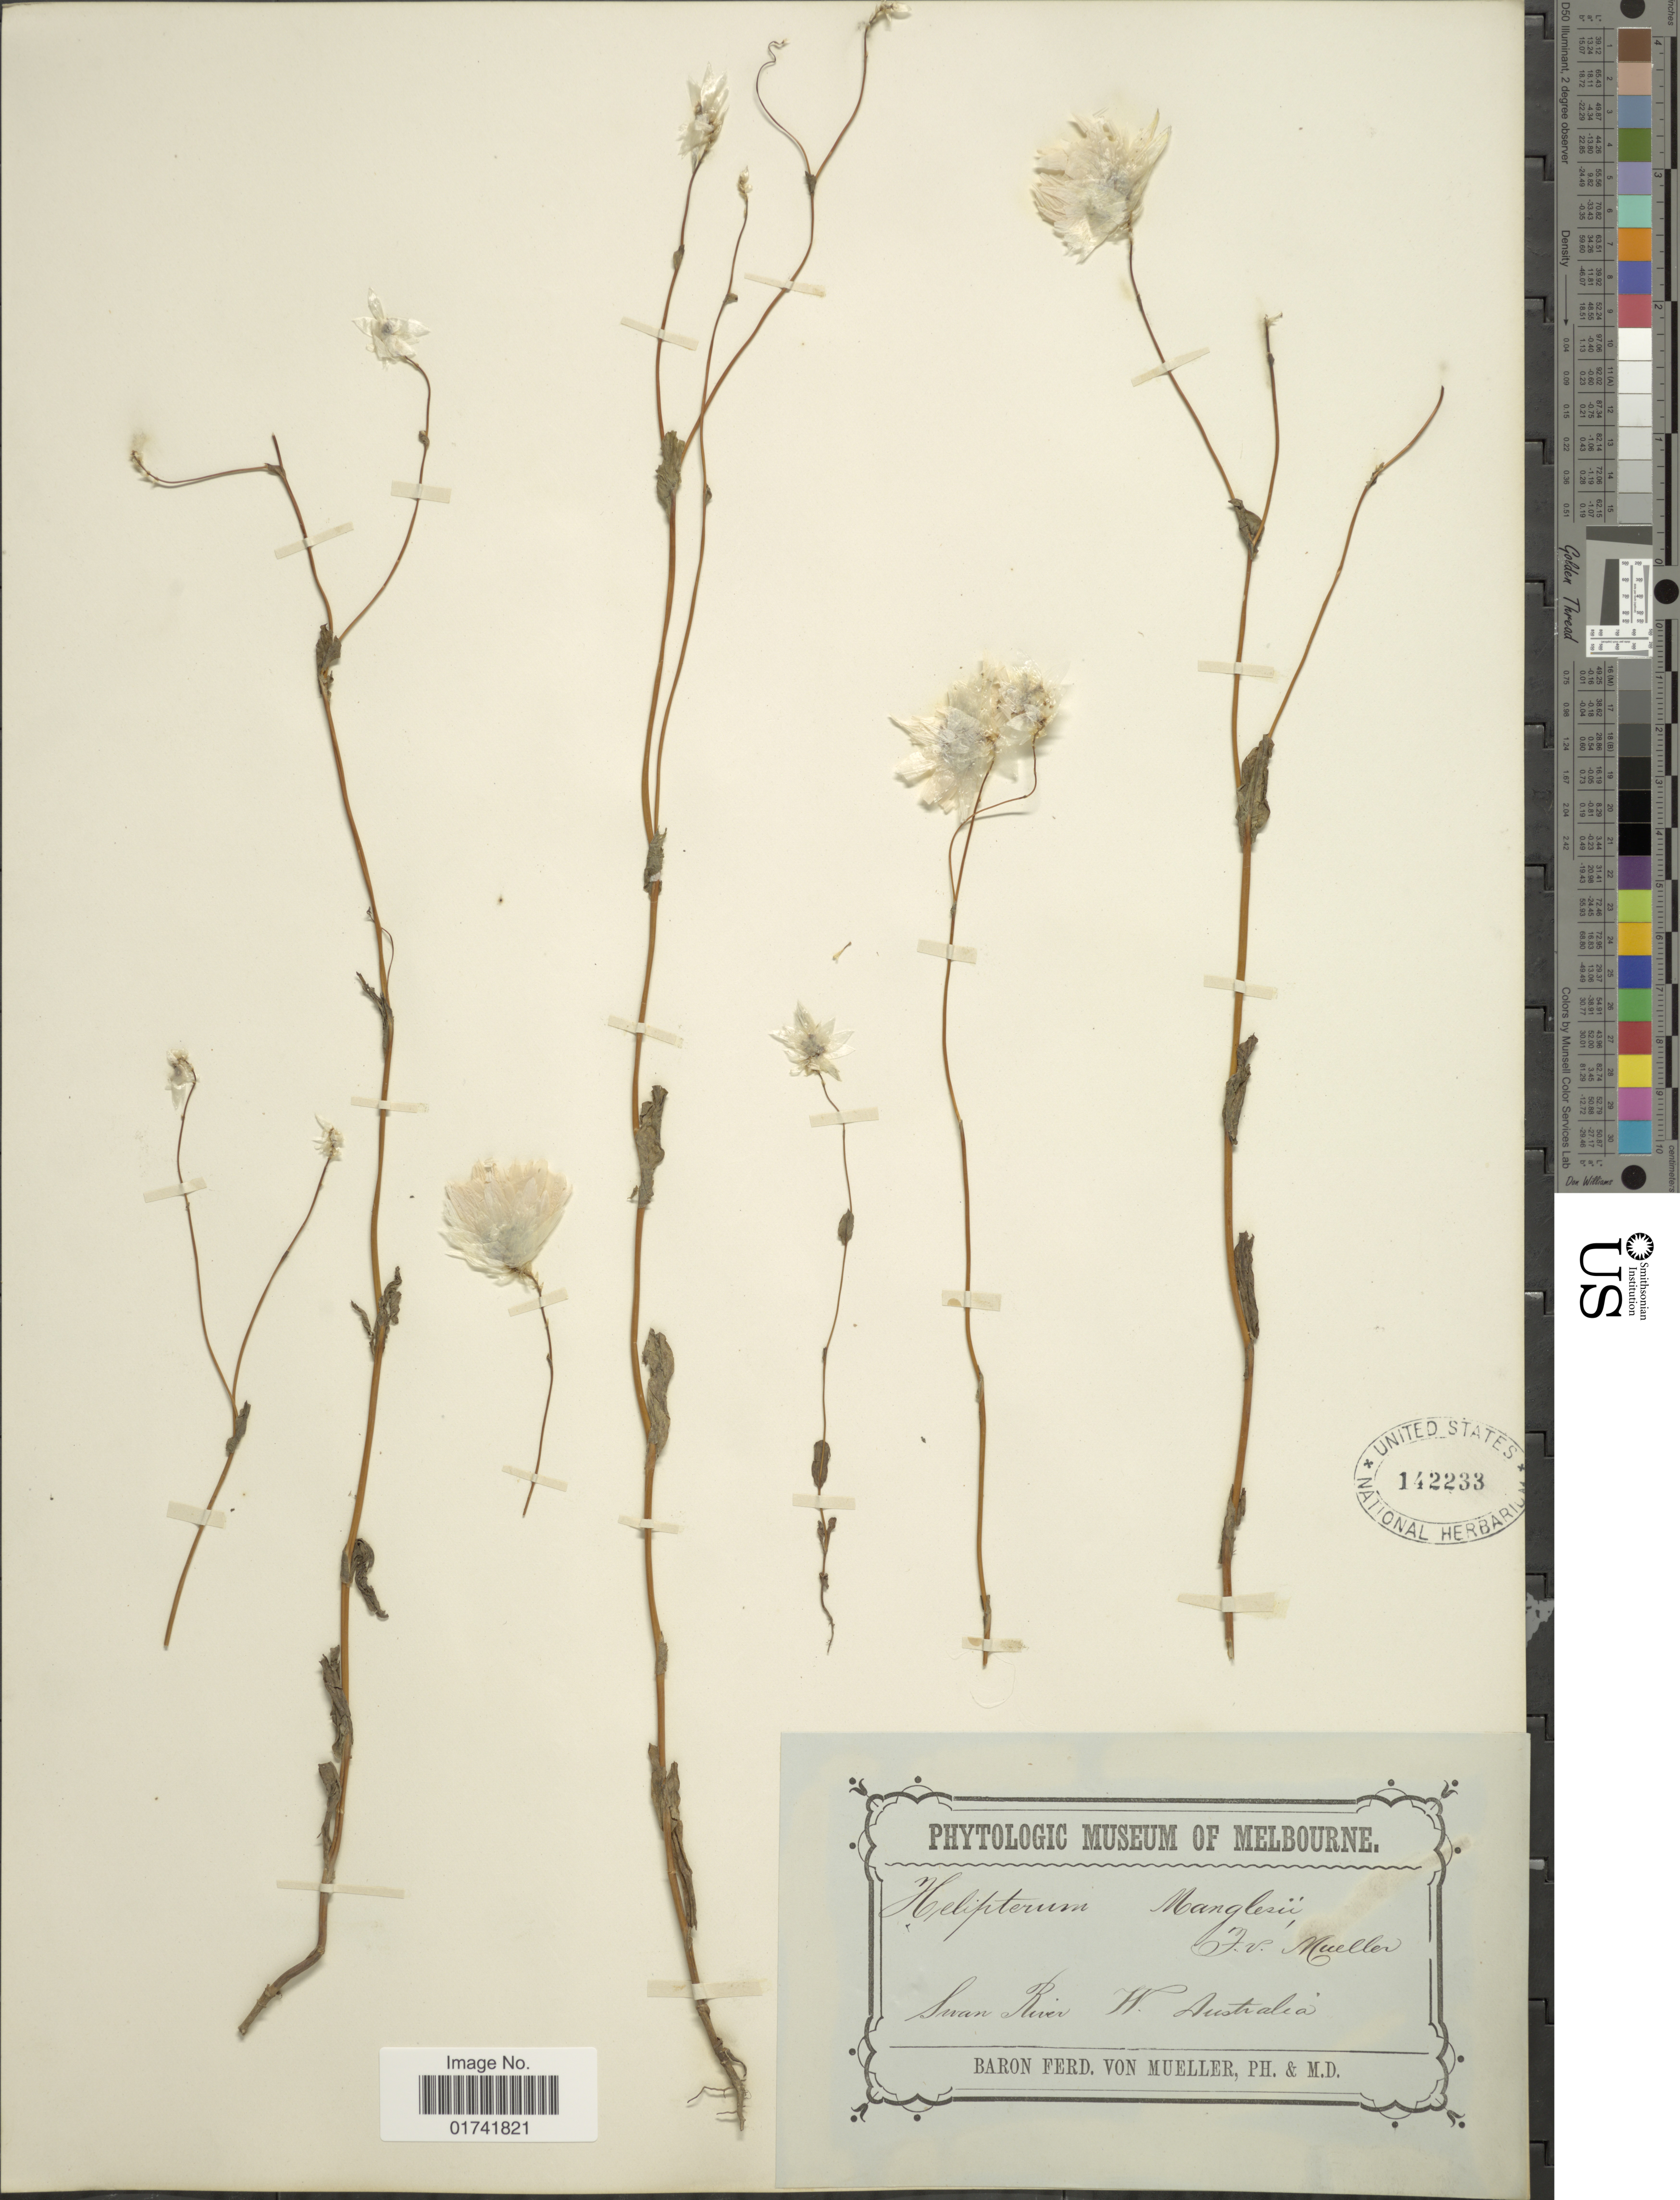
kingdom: Plantae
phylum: Tracheophyta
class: Magnoliopsida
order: Asterales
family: Asteraceae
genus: Rhodanthe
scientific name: Rhodanthe manglesii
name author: Lindl.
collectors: F. von Mueller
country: Australia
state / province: Western Australia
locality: Swan River.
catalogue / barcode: US 142233